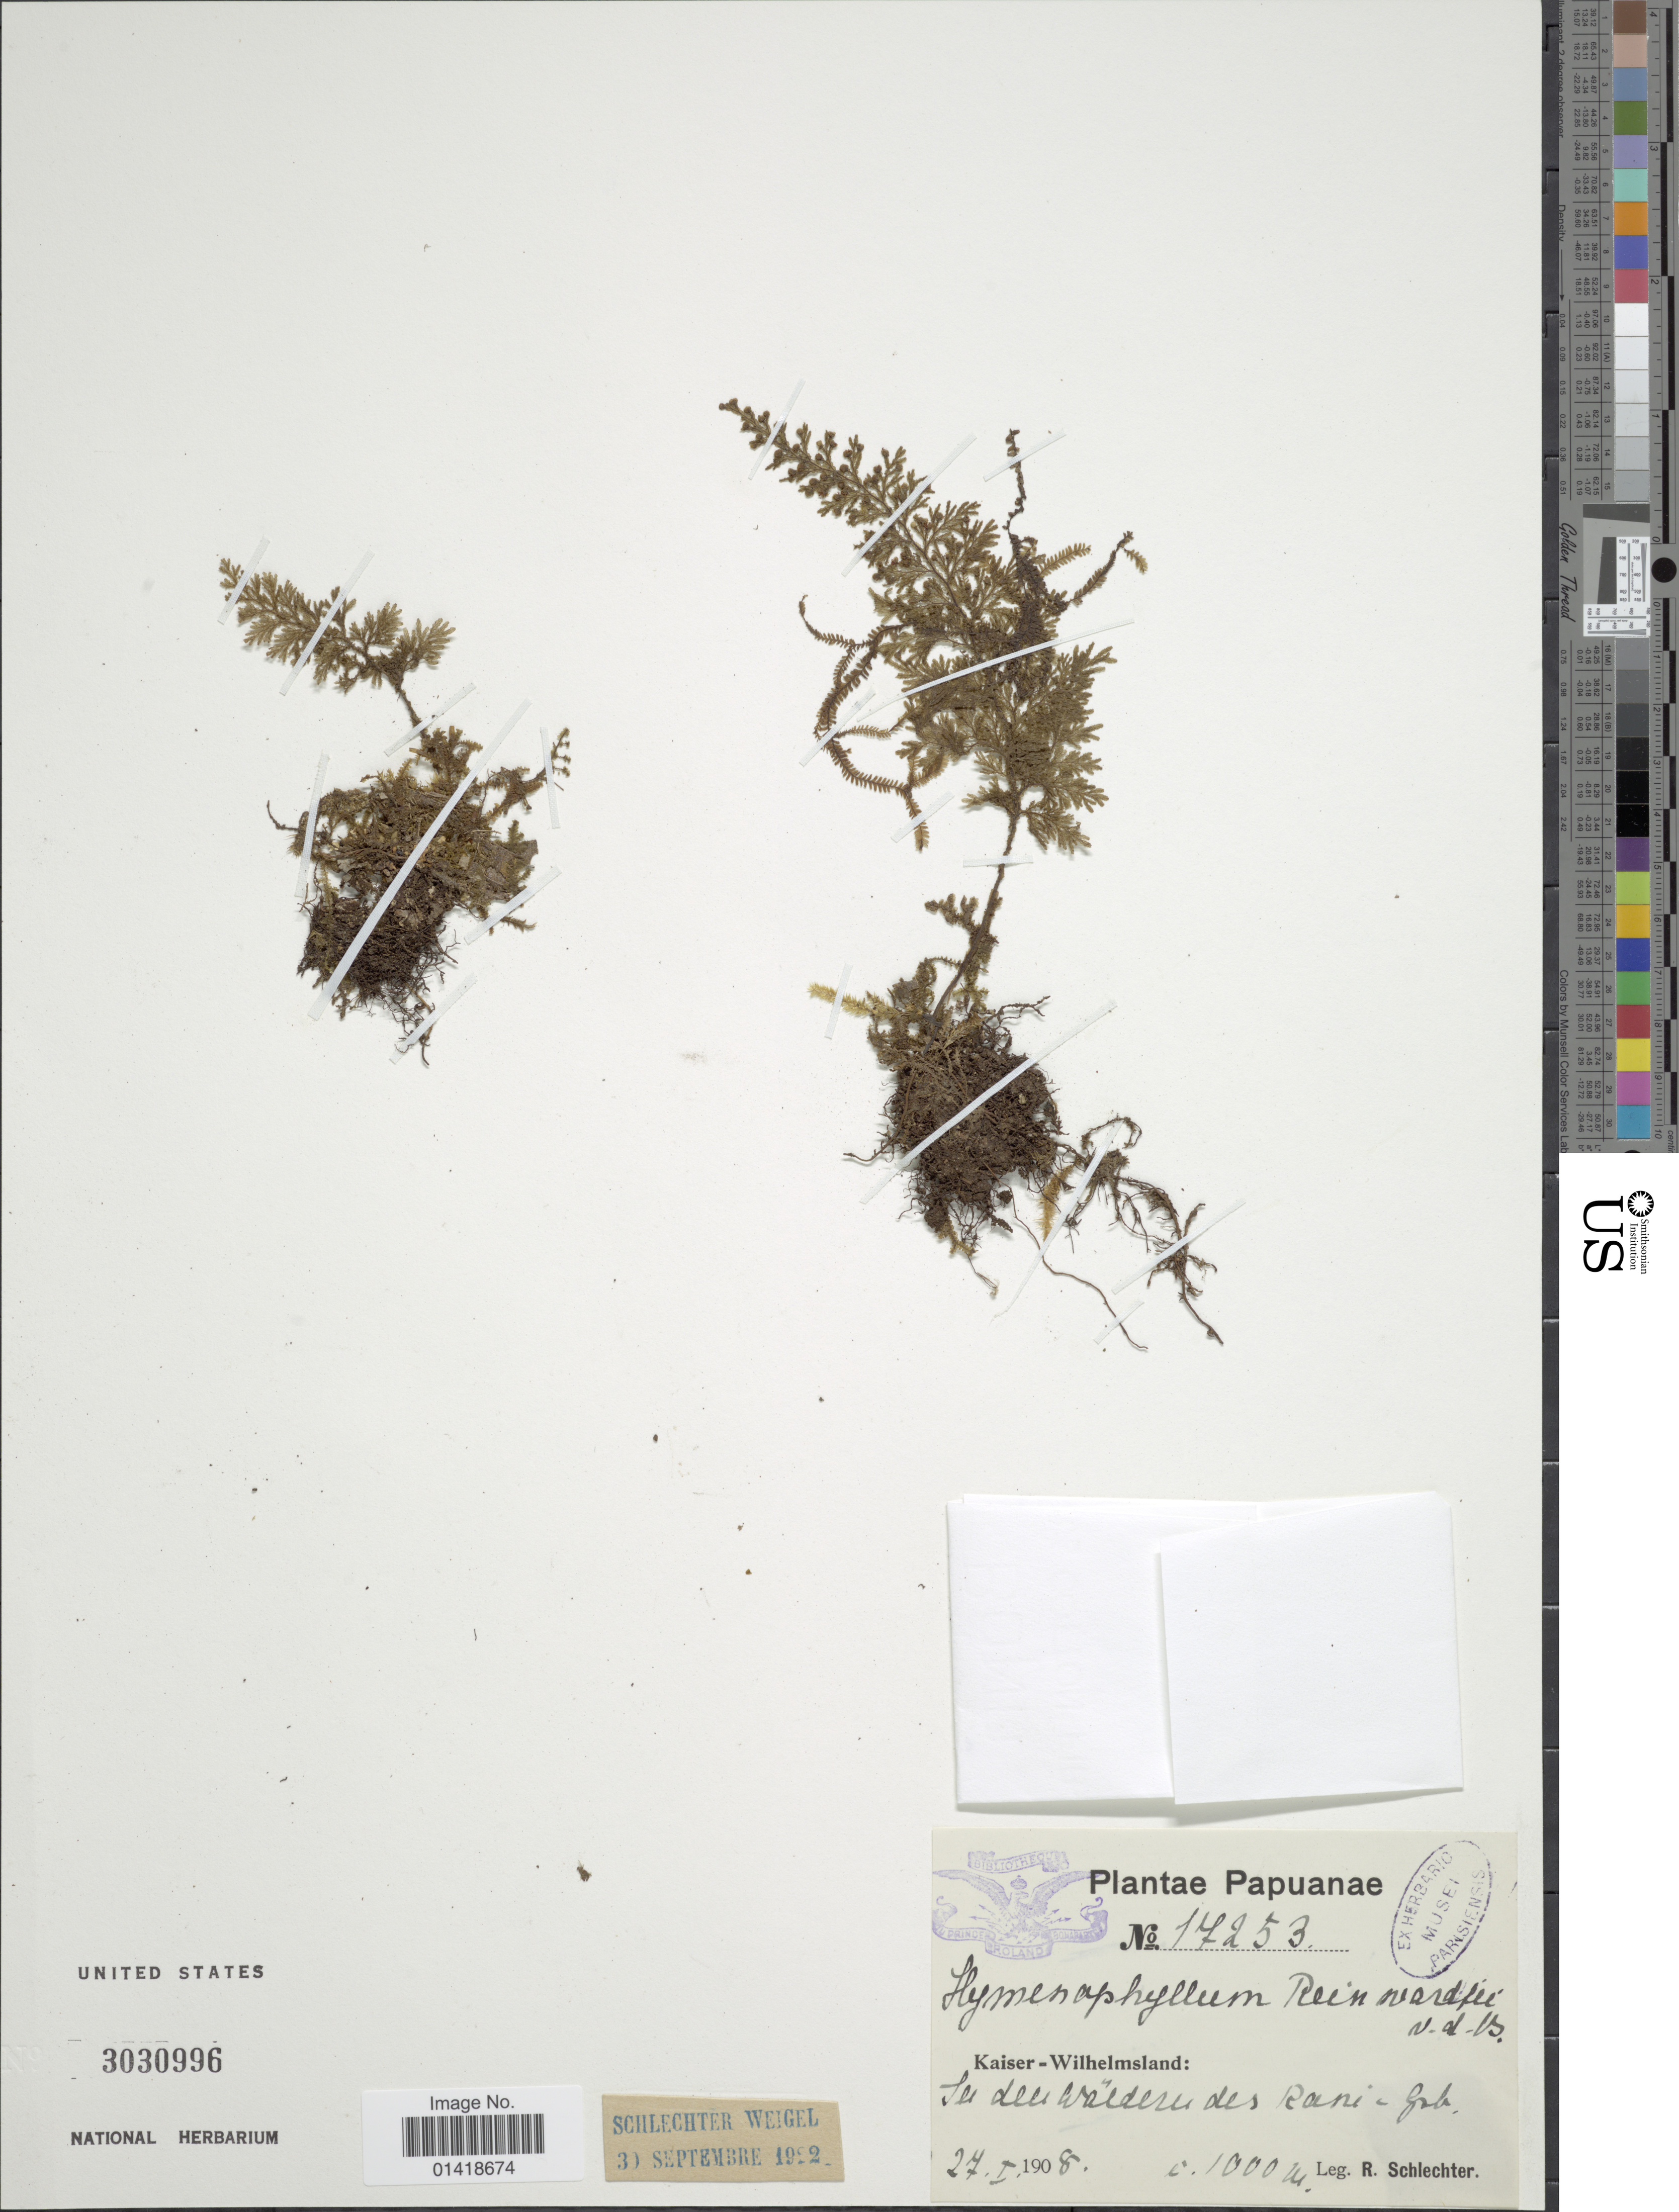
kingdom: Plantae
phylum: Tracheophyta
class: Polypodiopsida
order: Hymenophyllales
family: Hymenophyllaceae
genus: Hymenophyllum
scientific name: Hymenophyllum reinwardtii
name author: Bosch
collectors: F. R. R. Schlechter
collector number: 17253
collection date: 1908-01-27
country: Papua New Guinea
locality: Papuanae. Kaiser-Wilhemsland: In den Wäldern des Kani-geb.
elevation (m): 1000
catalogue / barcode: US 3030996